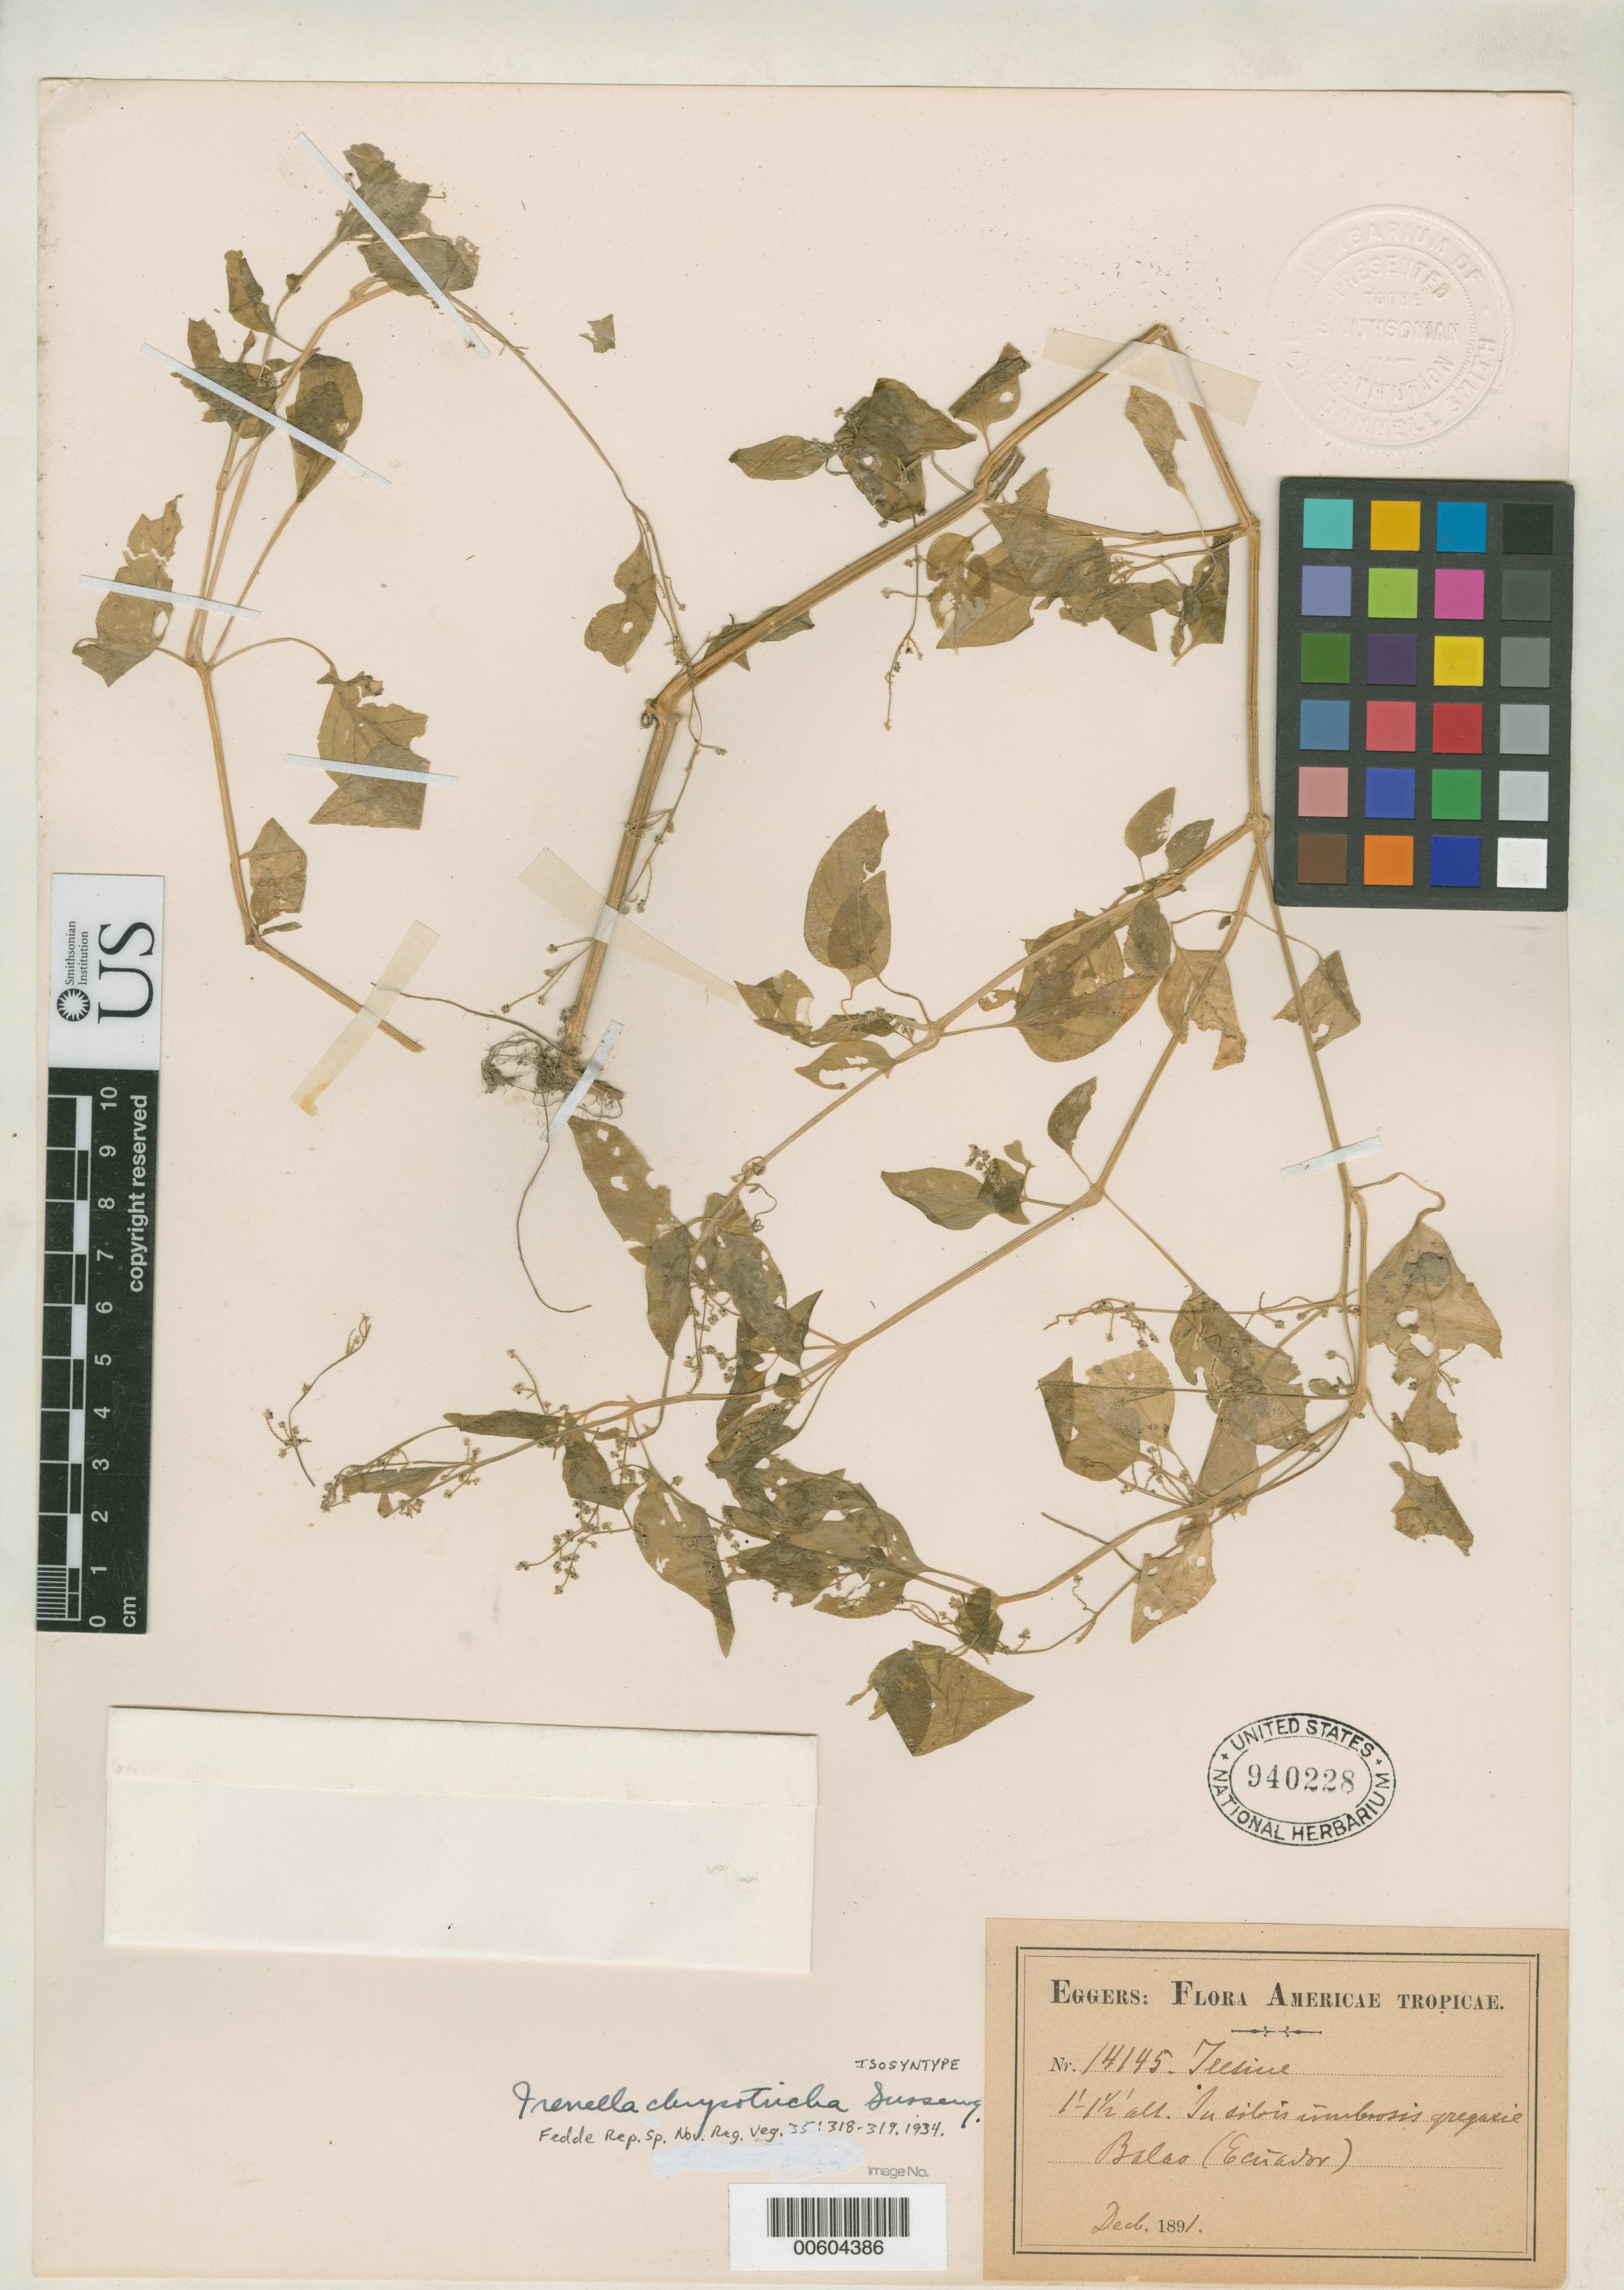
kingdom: Plantae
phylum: Tracheophyta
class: Magnoliopsida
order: Caryophyllales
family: Amaranthaceae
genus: Irenella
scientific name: Irenella chrysotricha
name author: Suess.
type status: Isosyntype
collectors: H. F. A. von Eggers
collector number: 14145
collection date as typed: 23 Oct 1933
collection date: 1933-10-23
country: Ecuador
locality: Balao.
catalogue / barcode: US 940228